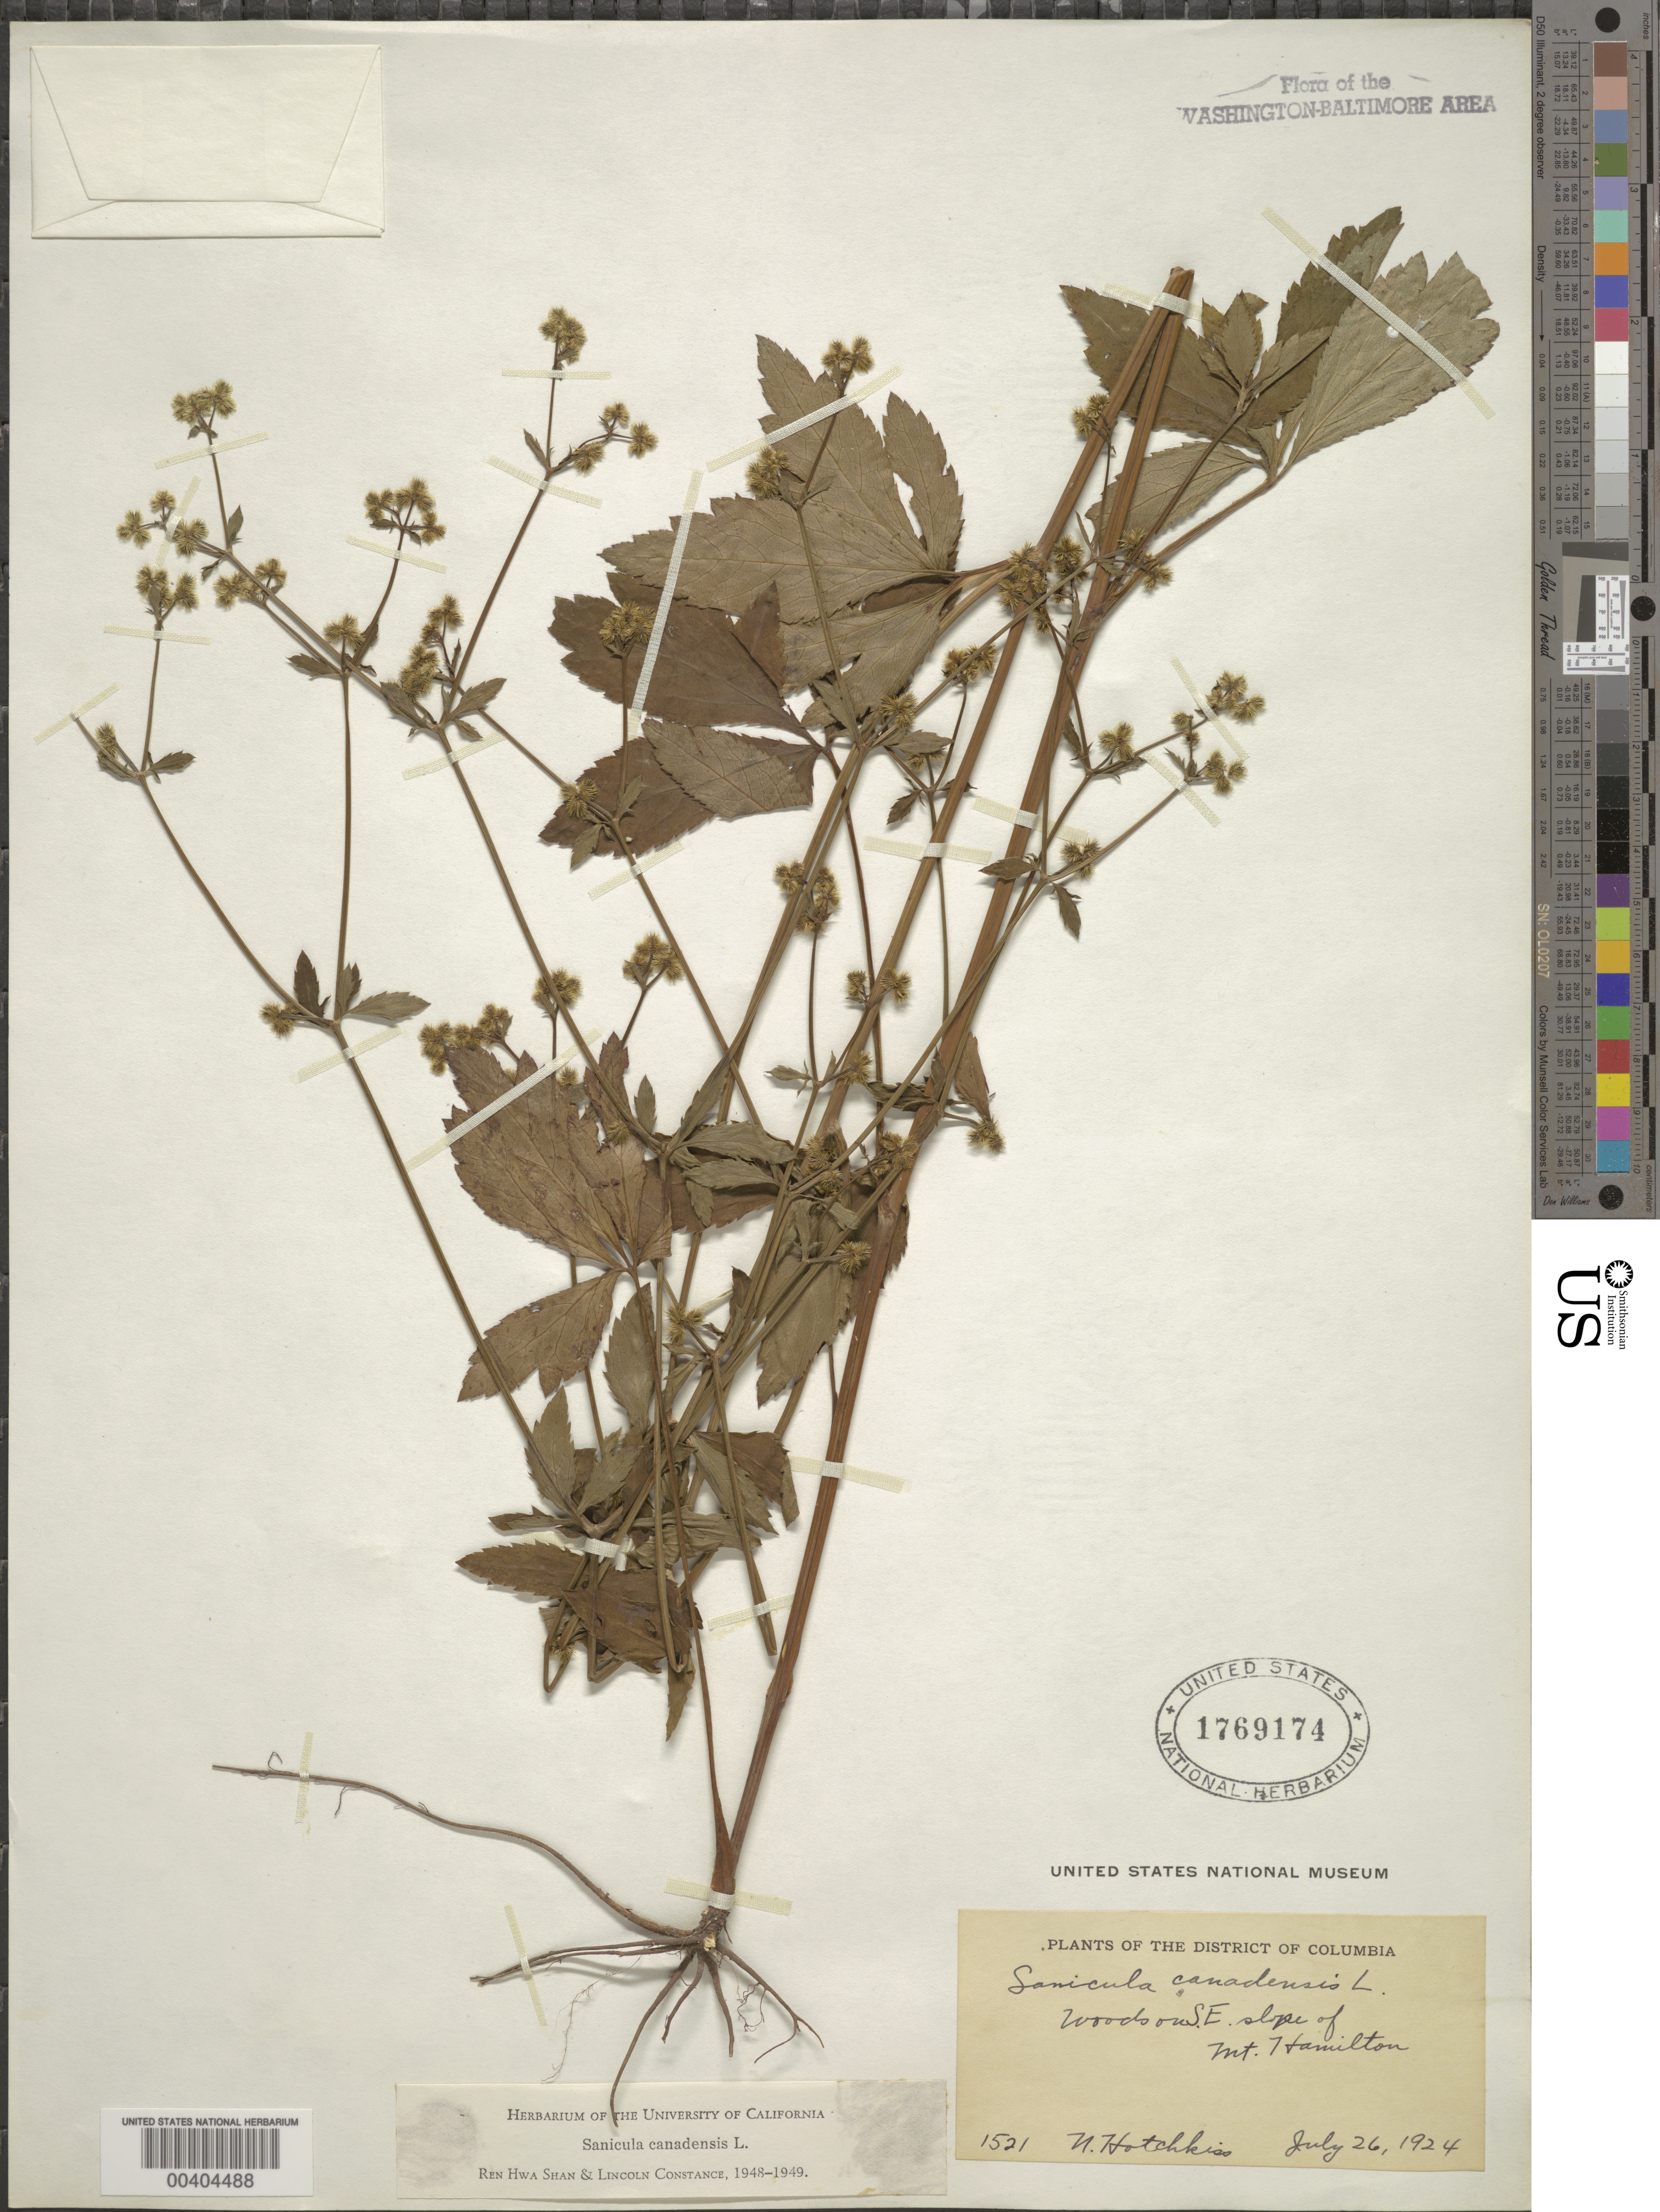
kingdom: Plantae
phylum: Tracheophyta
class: Magnoliopsida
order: Apiales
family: Apiaceae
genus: Sanicula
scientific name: Sanicula canadensis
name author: L.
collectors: N. Hotchkiss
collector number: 1521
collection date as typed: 26 Jul 1924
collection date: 1924-07-26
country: United States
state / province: District of Columbia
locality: Southeast slope of Mount Hamilton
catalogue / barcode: US 1769174